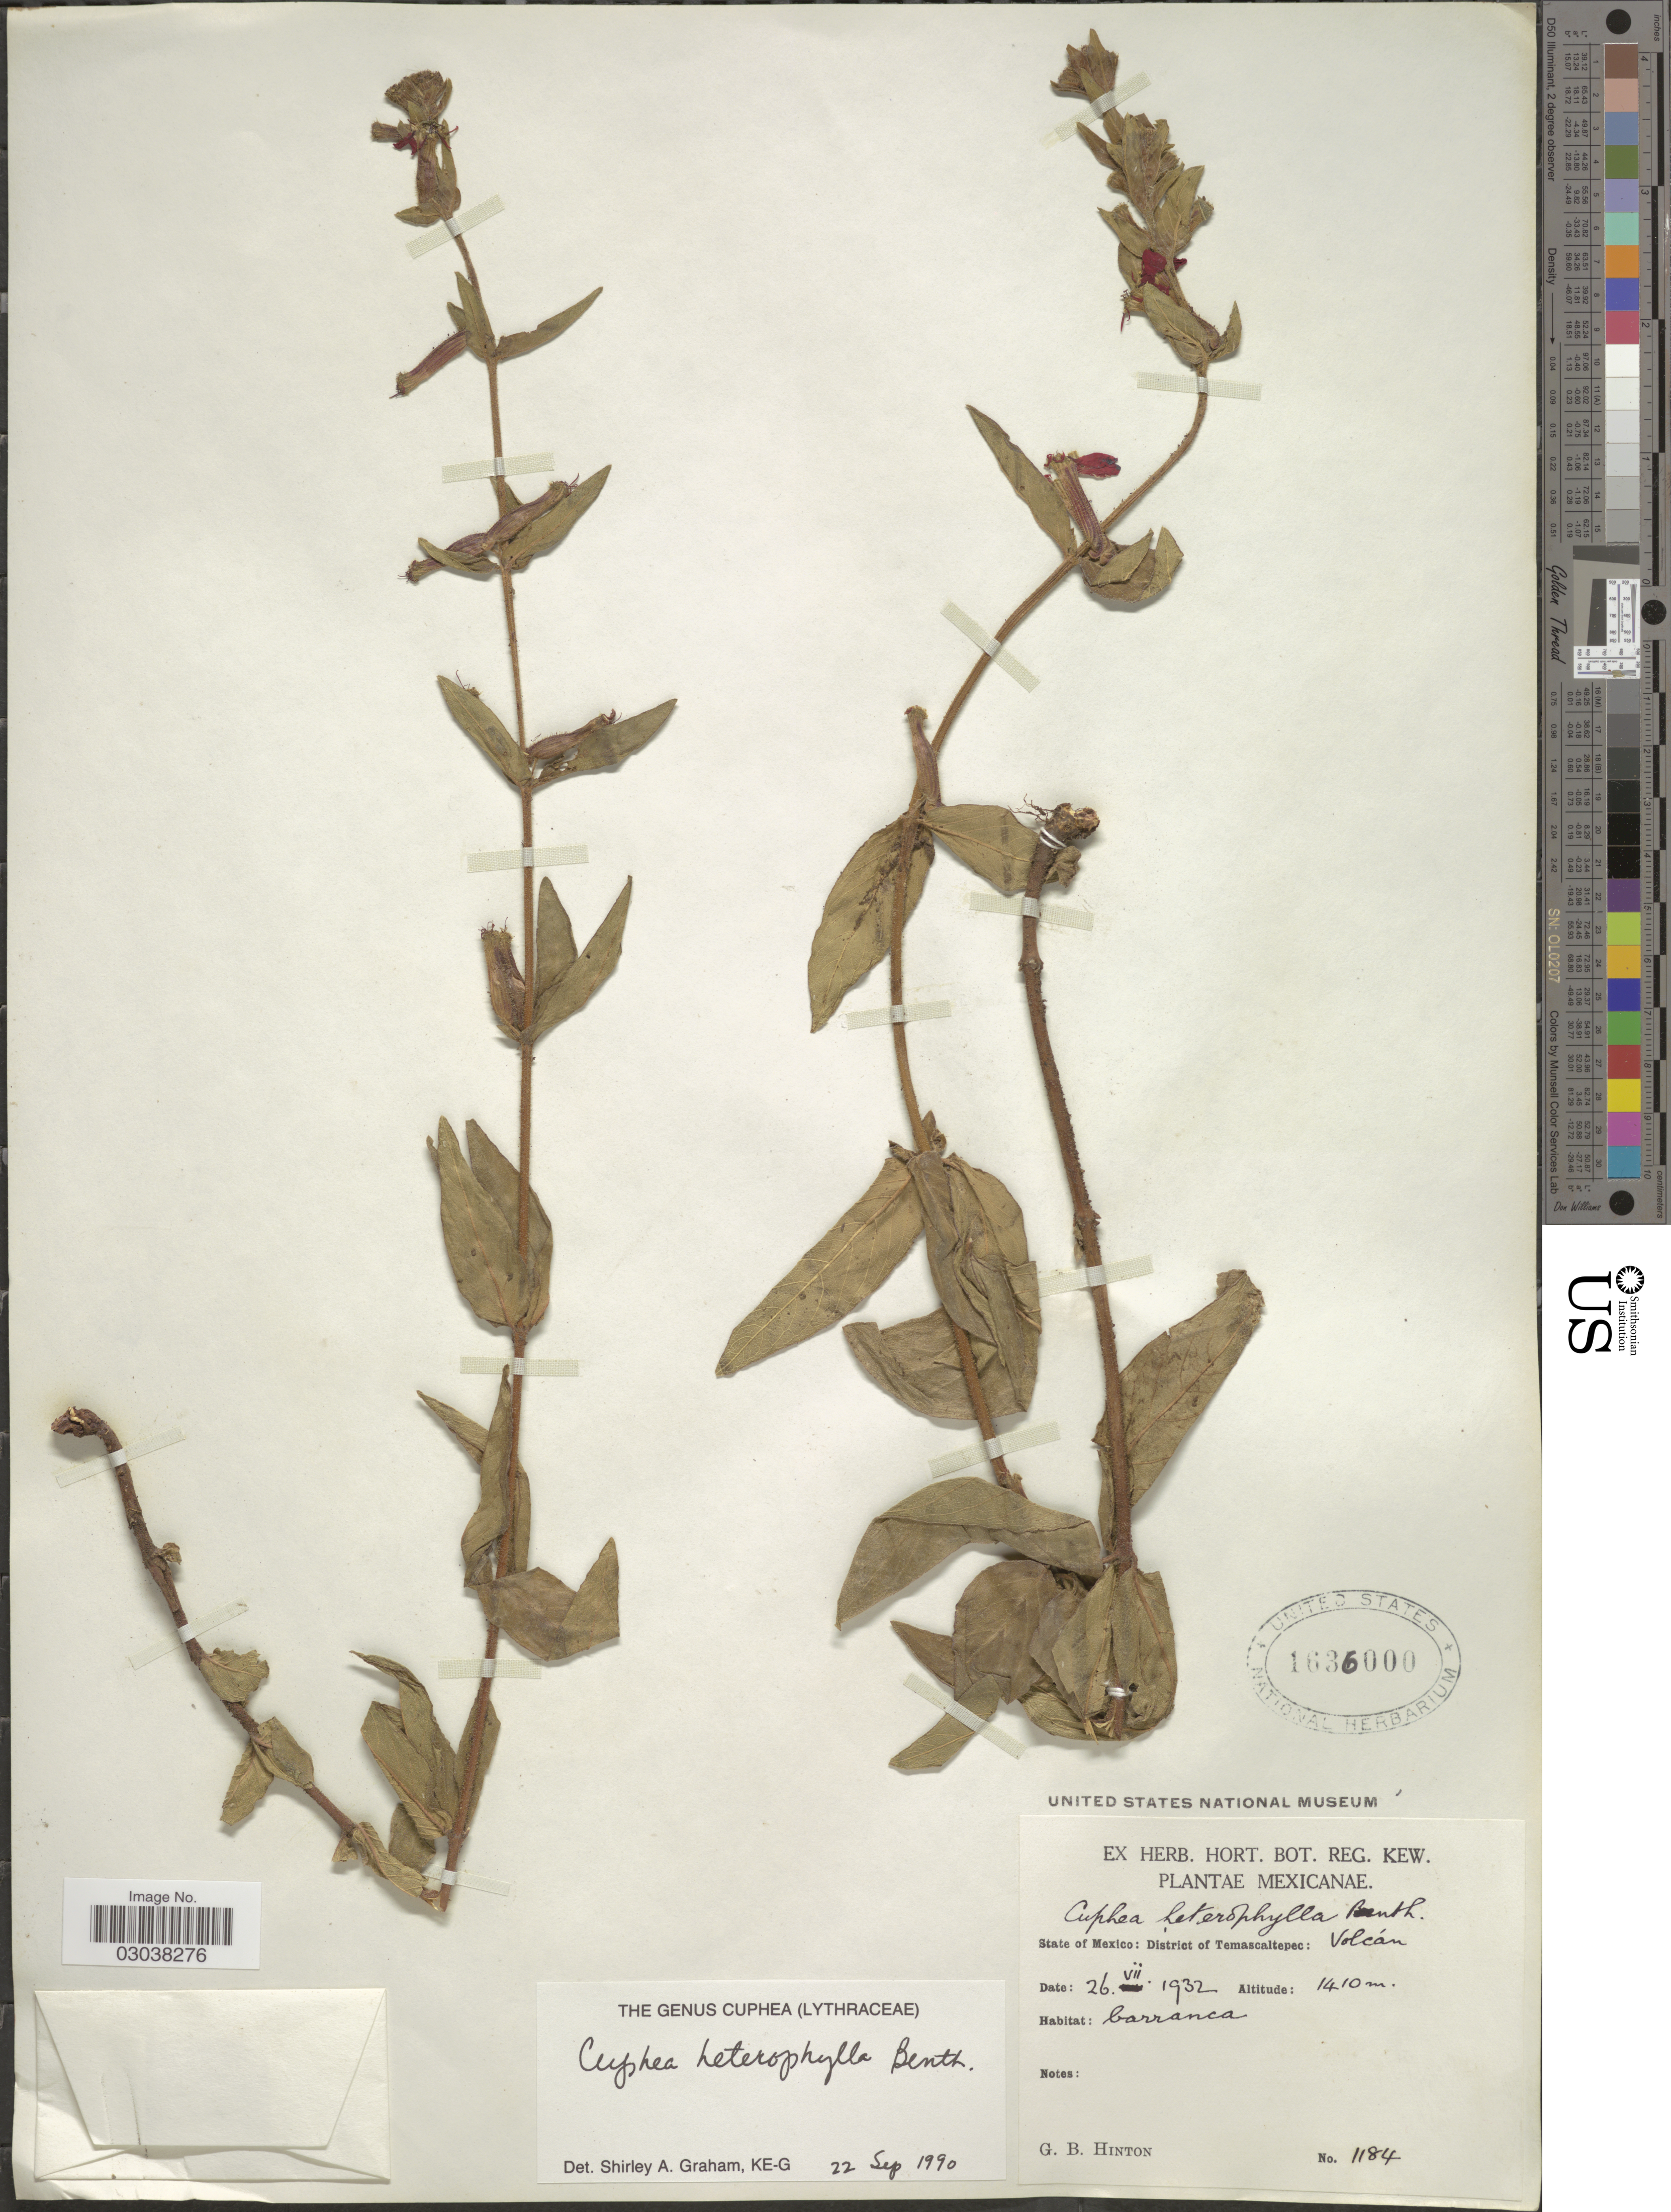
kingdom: Plantae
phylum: Tracheophyta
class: Magnoliopsida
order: Myrtales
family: Lythraceae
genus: Cuphea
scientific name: Cuphea heterophylla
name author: Benth.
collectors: G. B. Hinton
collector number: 1184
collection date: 1932-07-26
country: Mexico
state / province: México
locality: District of Temascaltepec: Volcán.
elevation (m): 1410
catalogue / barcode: US 1636000